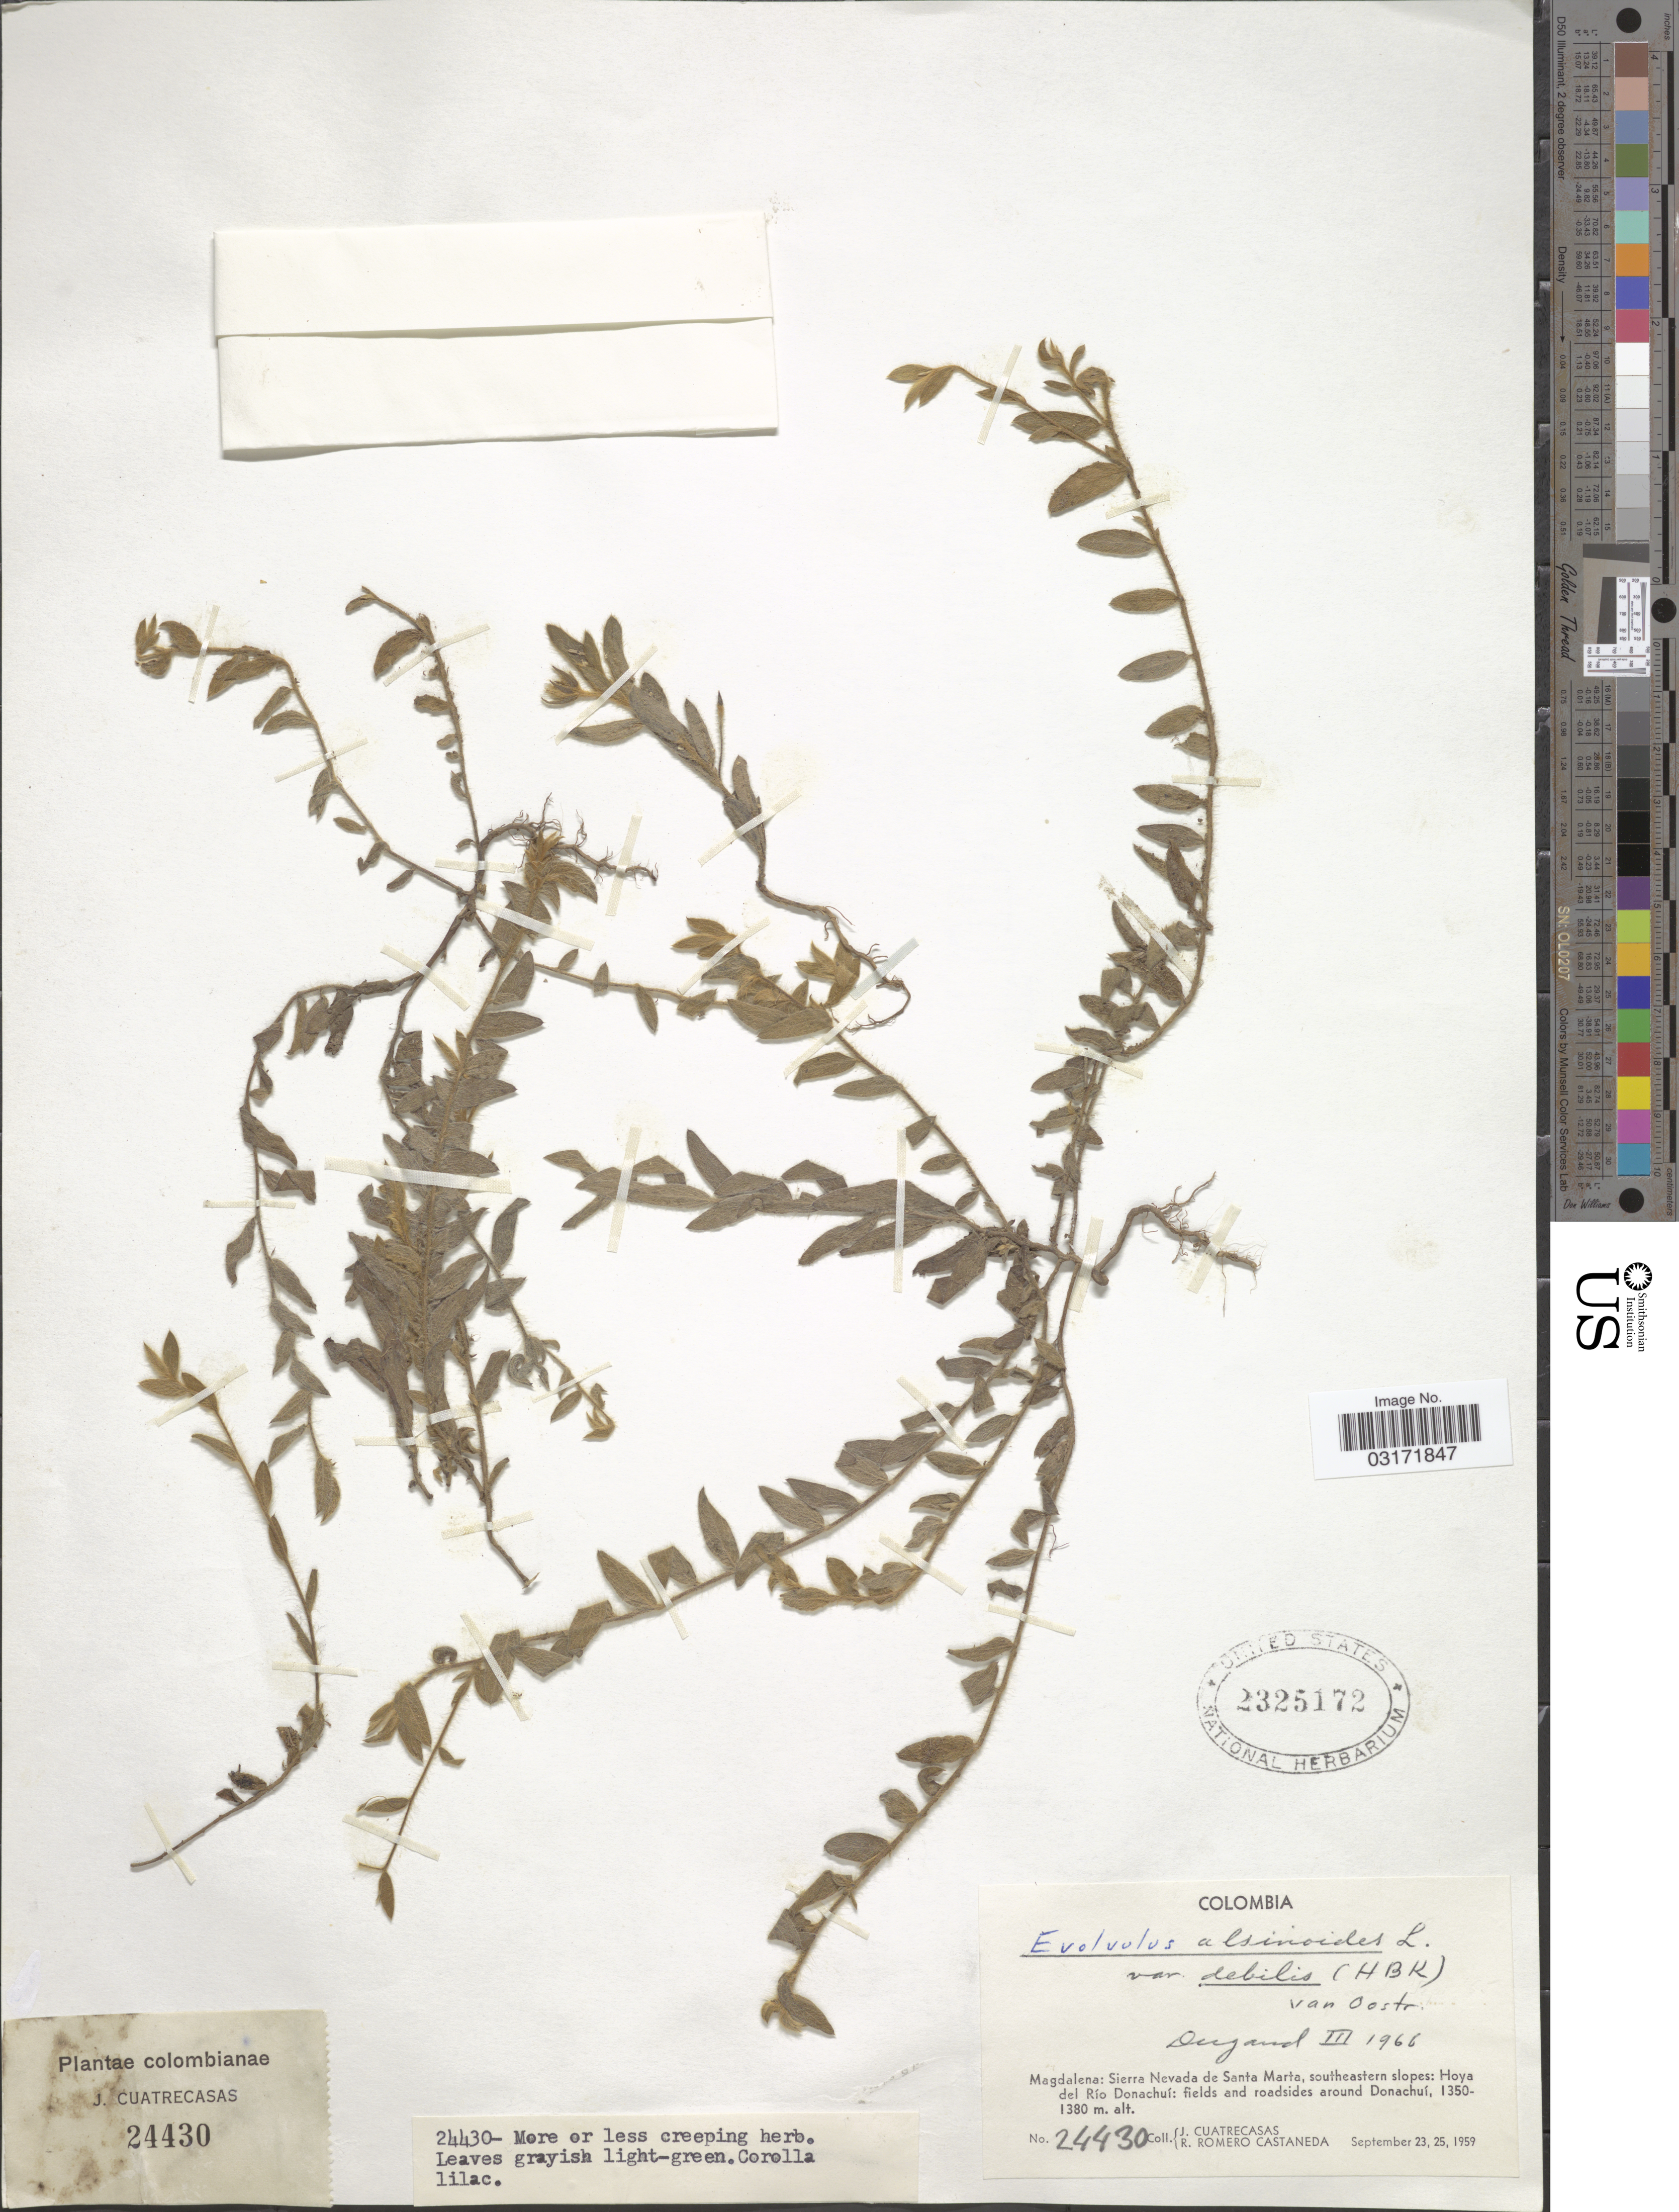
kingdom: Plantae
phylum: Tracheophyta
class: Magnoliopsida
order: Solanales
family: Convolvulaceae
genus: Evolvulus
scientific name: Evolvulus alsinoides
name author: (L.) L.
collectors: J. Cuatrecasas & R. Romero Castañeda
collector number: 24430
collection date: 1959-09-23/1959-09-25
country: Colombia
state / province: Magdalena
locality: Sierra Nevada de Santa Marta, southeastern slopes: Hoya del Río Donachuí: fields and roadsides around Donachuí.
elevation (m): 1350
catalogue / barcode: US 2325172